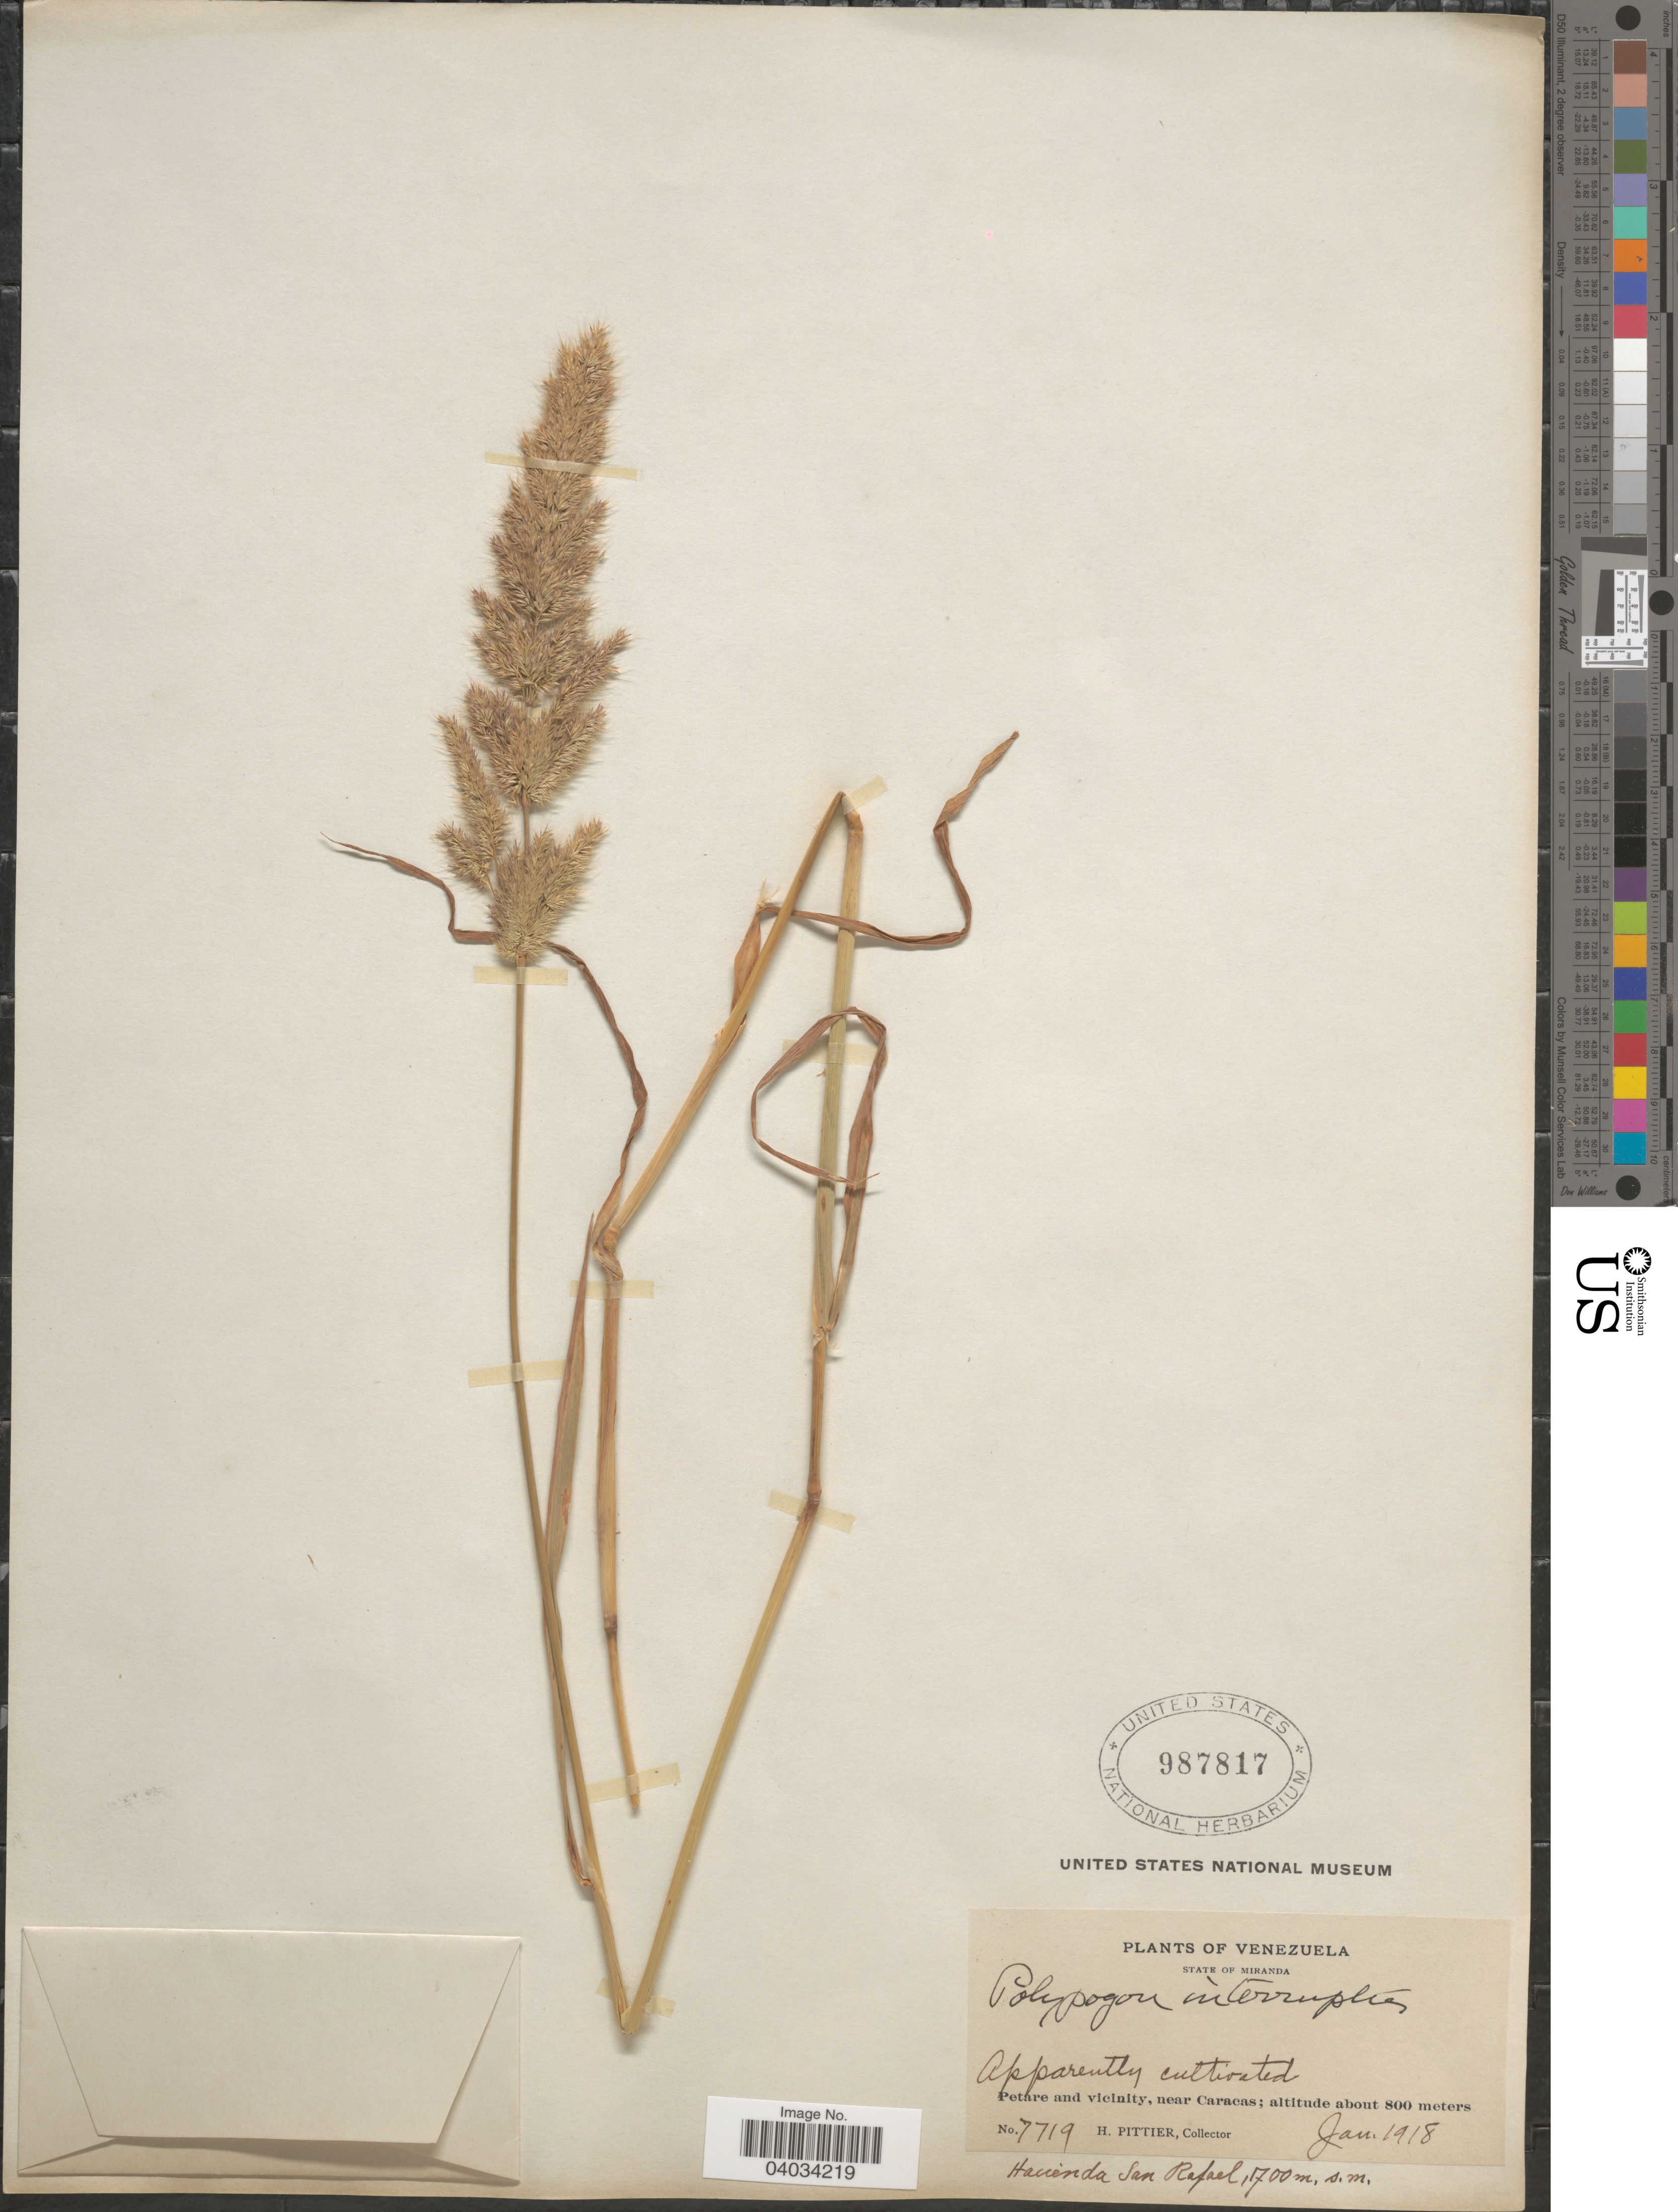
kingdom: Plantae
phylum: Tracheophyta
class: Liliopsida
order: Poales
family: Poaceae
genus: Polypogon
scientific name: Polypogon interruptus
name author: Kunth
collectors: H. F. Pittier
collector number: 7719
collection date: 1918-01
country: Venezuela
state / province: Miranda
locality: Petare and vicinity, near Caracas.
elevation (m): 800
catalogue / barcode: US 987817